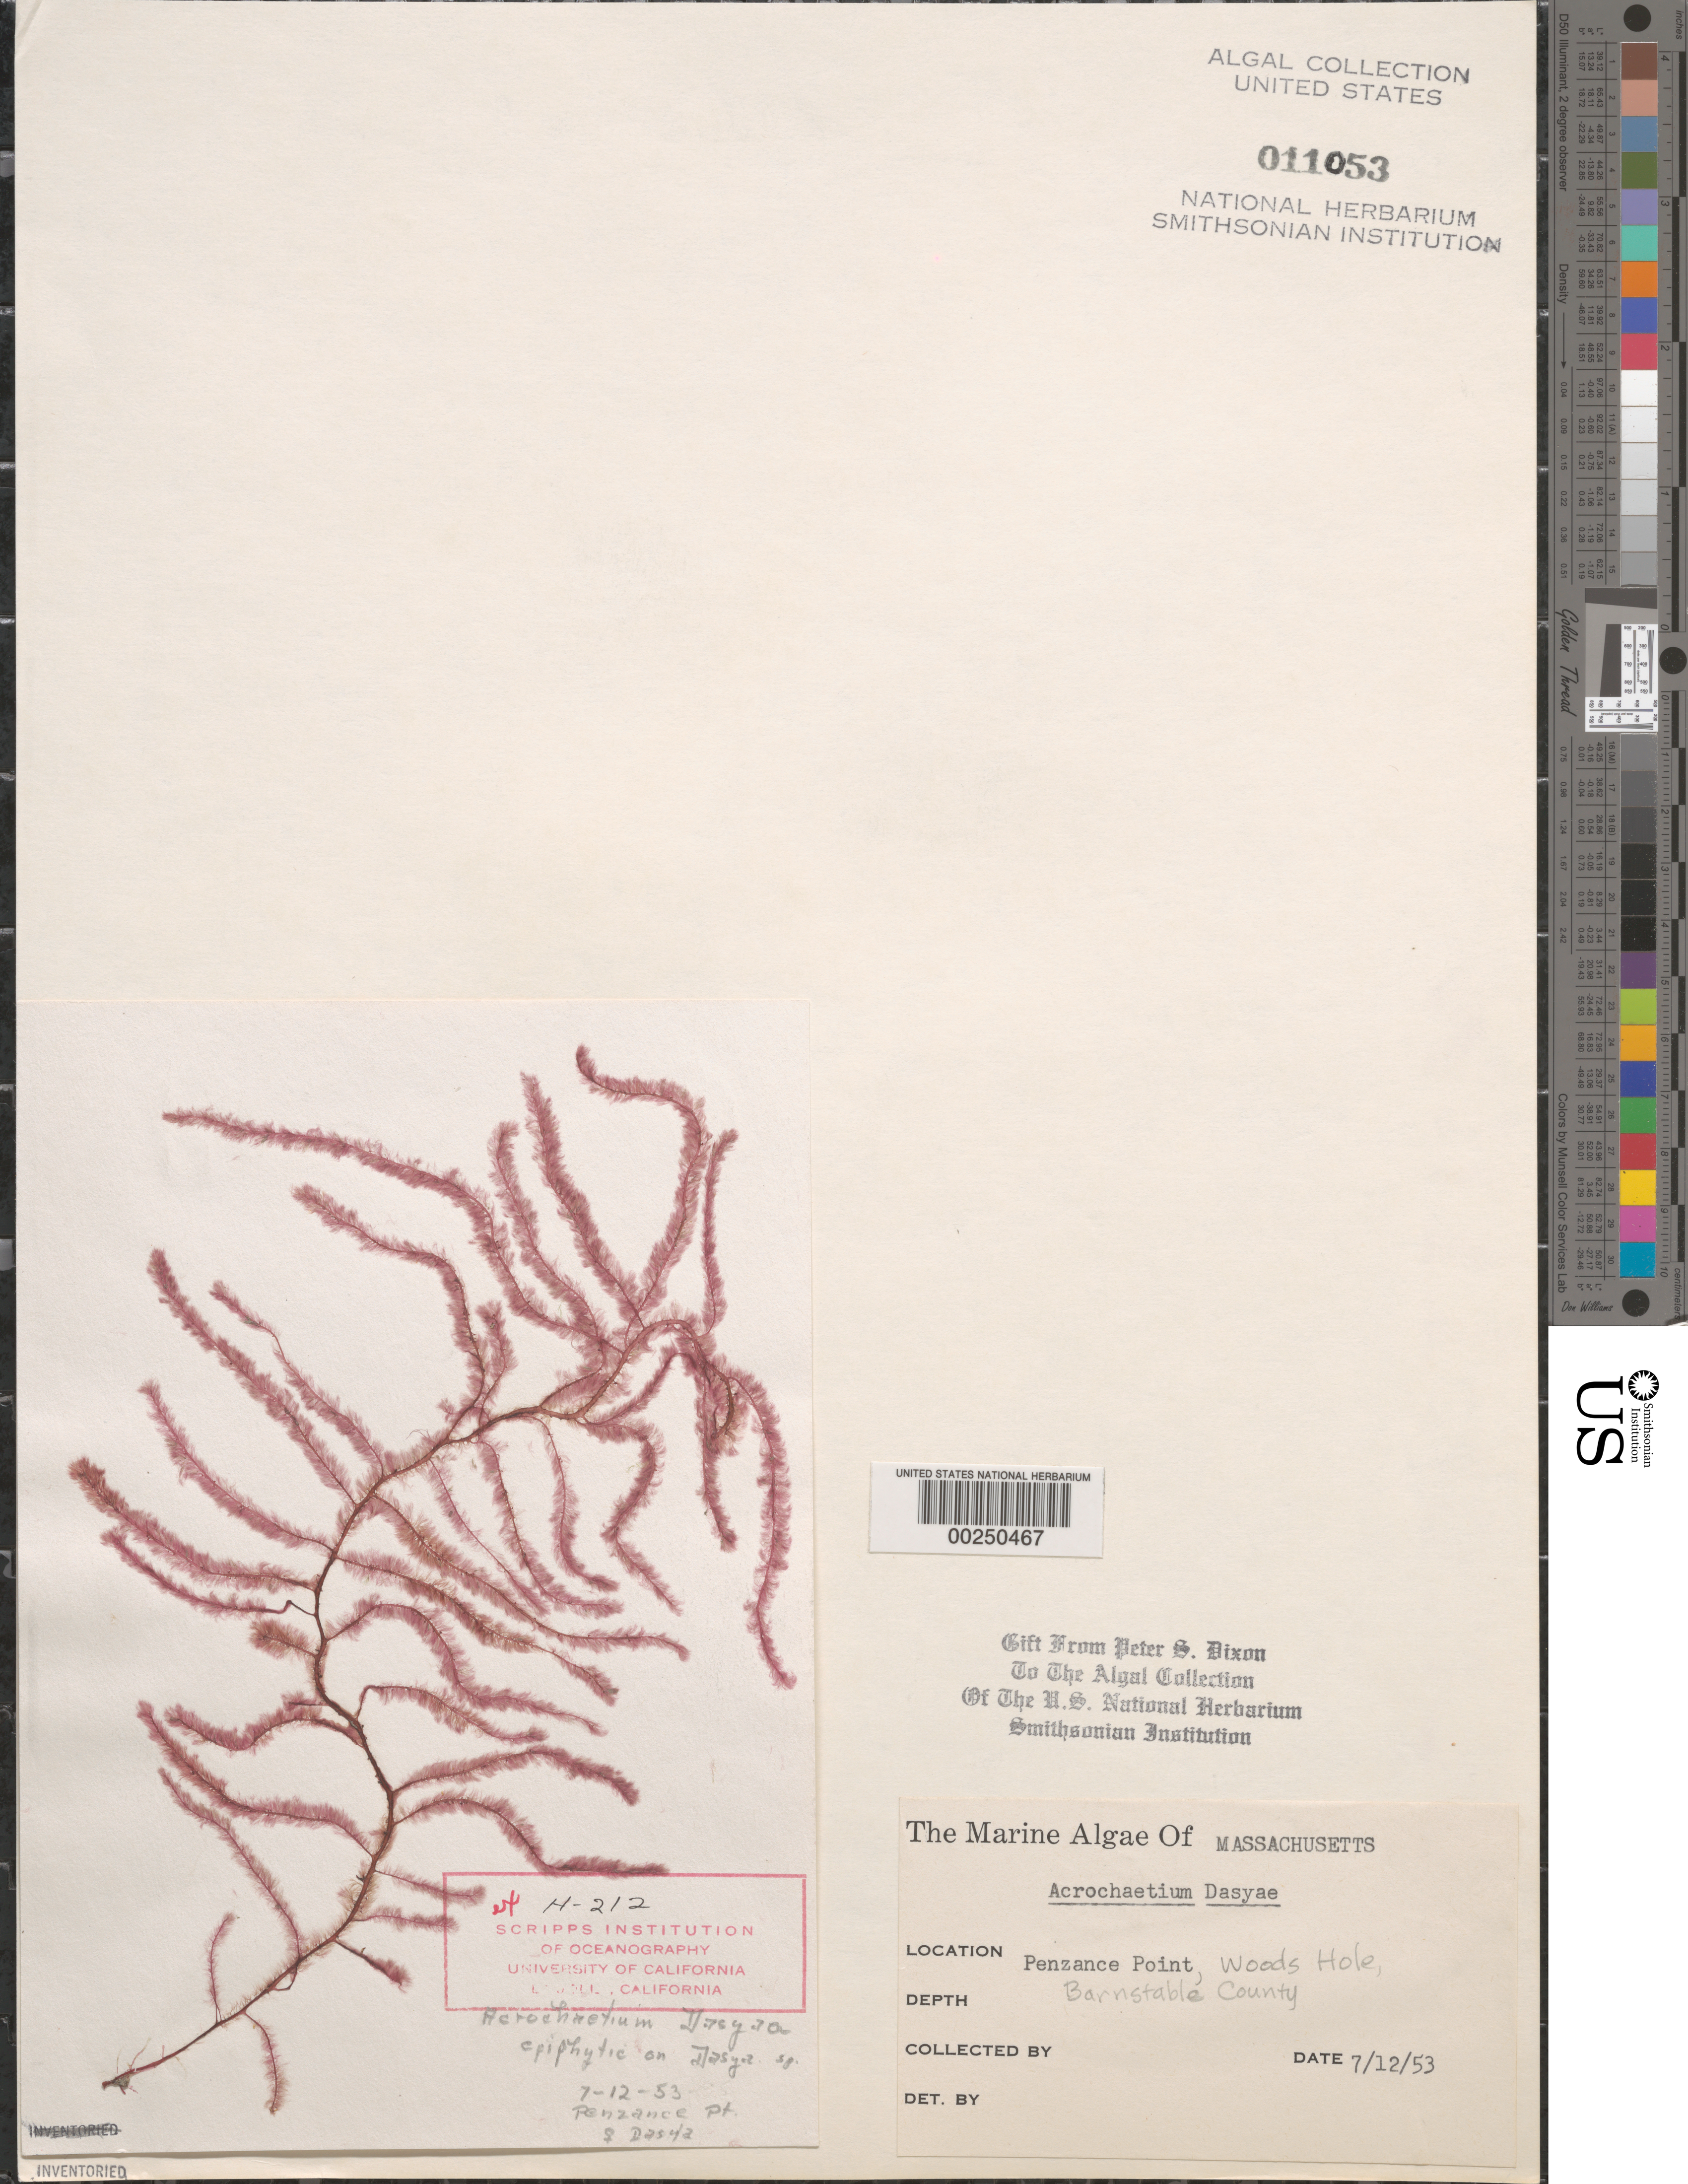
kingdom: Plantae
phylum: Rhodophyta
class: Florideophyceae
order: Colaconematales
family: Colaconemataceae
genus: Colaconema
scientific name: Colaconema dasyae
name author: (Collins) H. Stegenga et al.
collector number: H-212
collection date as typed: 12 Jul 1953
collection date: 1953-07-12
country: United States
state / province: Massachusetts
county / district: Barnstable County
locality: Woods Hole, Penzance Point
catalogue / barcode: US 11053